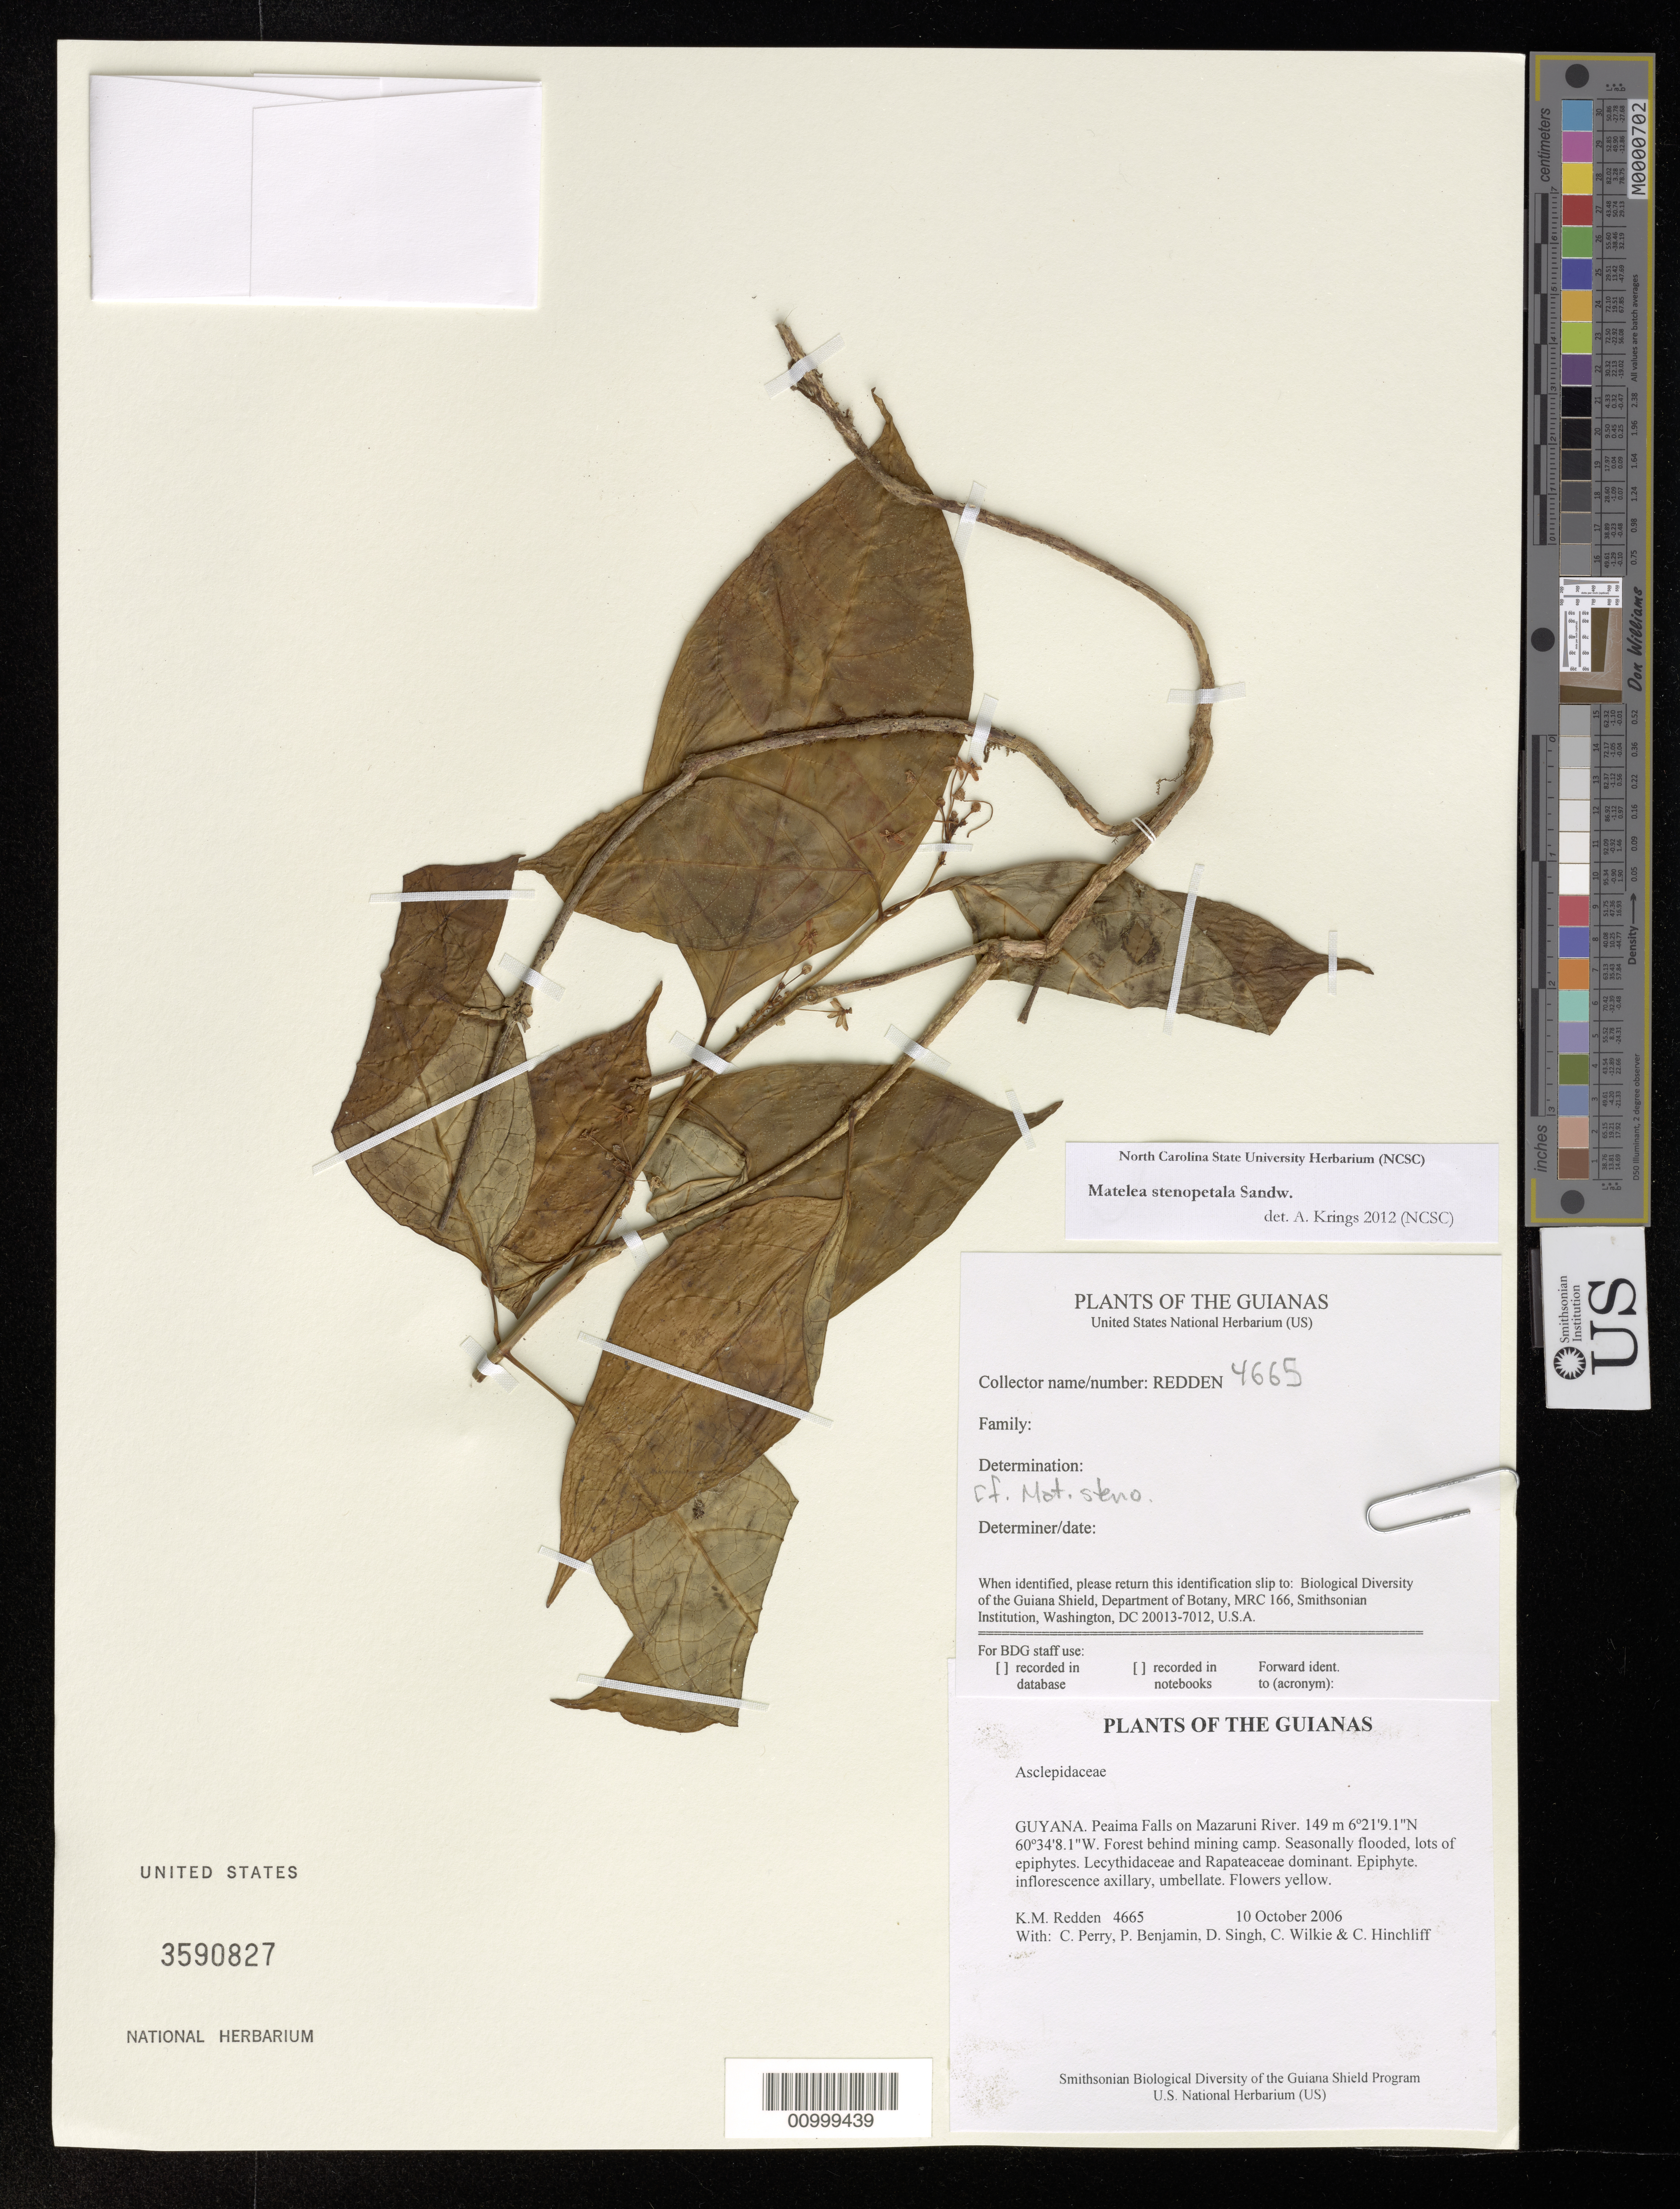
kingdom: Plantae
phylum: Tracheophyta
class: Magnoliopsida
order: Gentianales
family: Apocynaceae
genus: Matelea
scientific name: Matelea stenopetala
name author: Sandwith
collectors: K. M. Redden, C. Perry, P. Benjamin, D. Singh, C. Wilkie & C. E. Hinchliff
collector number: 4665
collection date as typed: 10 October 2006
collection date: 2006-10-10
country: Guyana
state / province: Cuyuni-Mazaruni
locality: Peaima Falls on Mazaruni River.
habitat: Forest behind mining camp. Seasonally flooded, lots of epiphytes. Lecythidaceae and Rapateaceae dominant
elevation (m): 149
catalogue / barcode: US 3590827